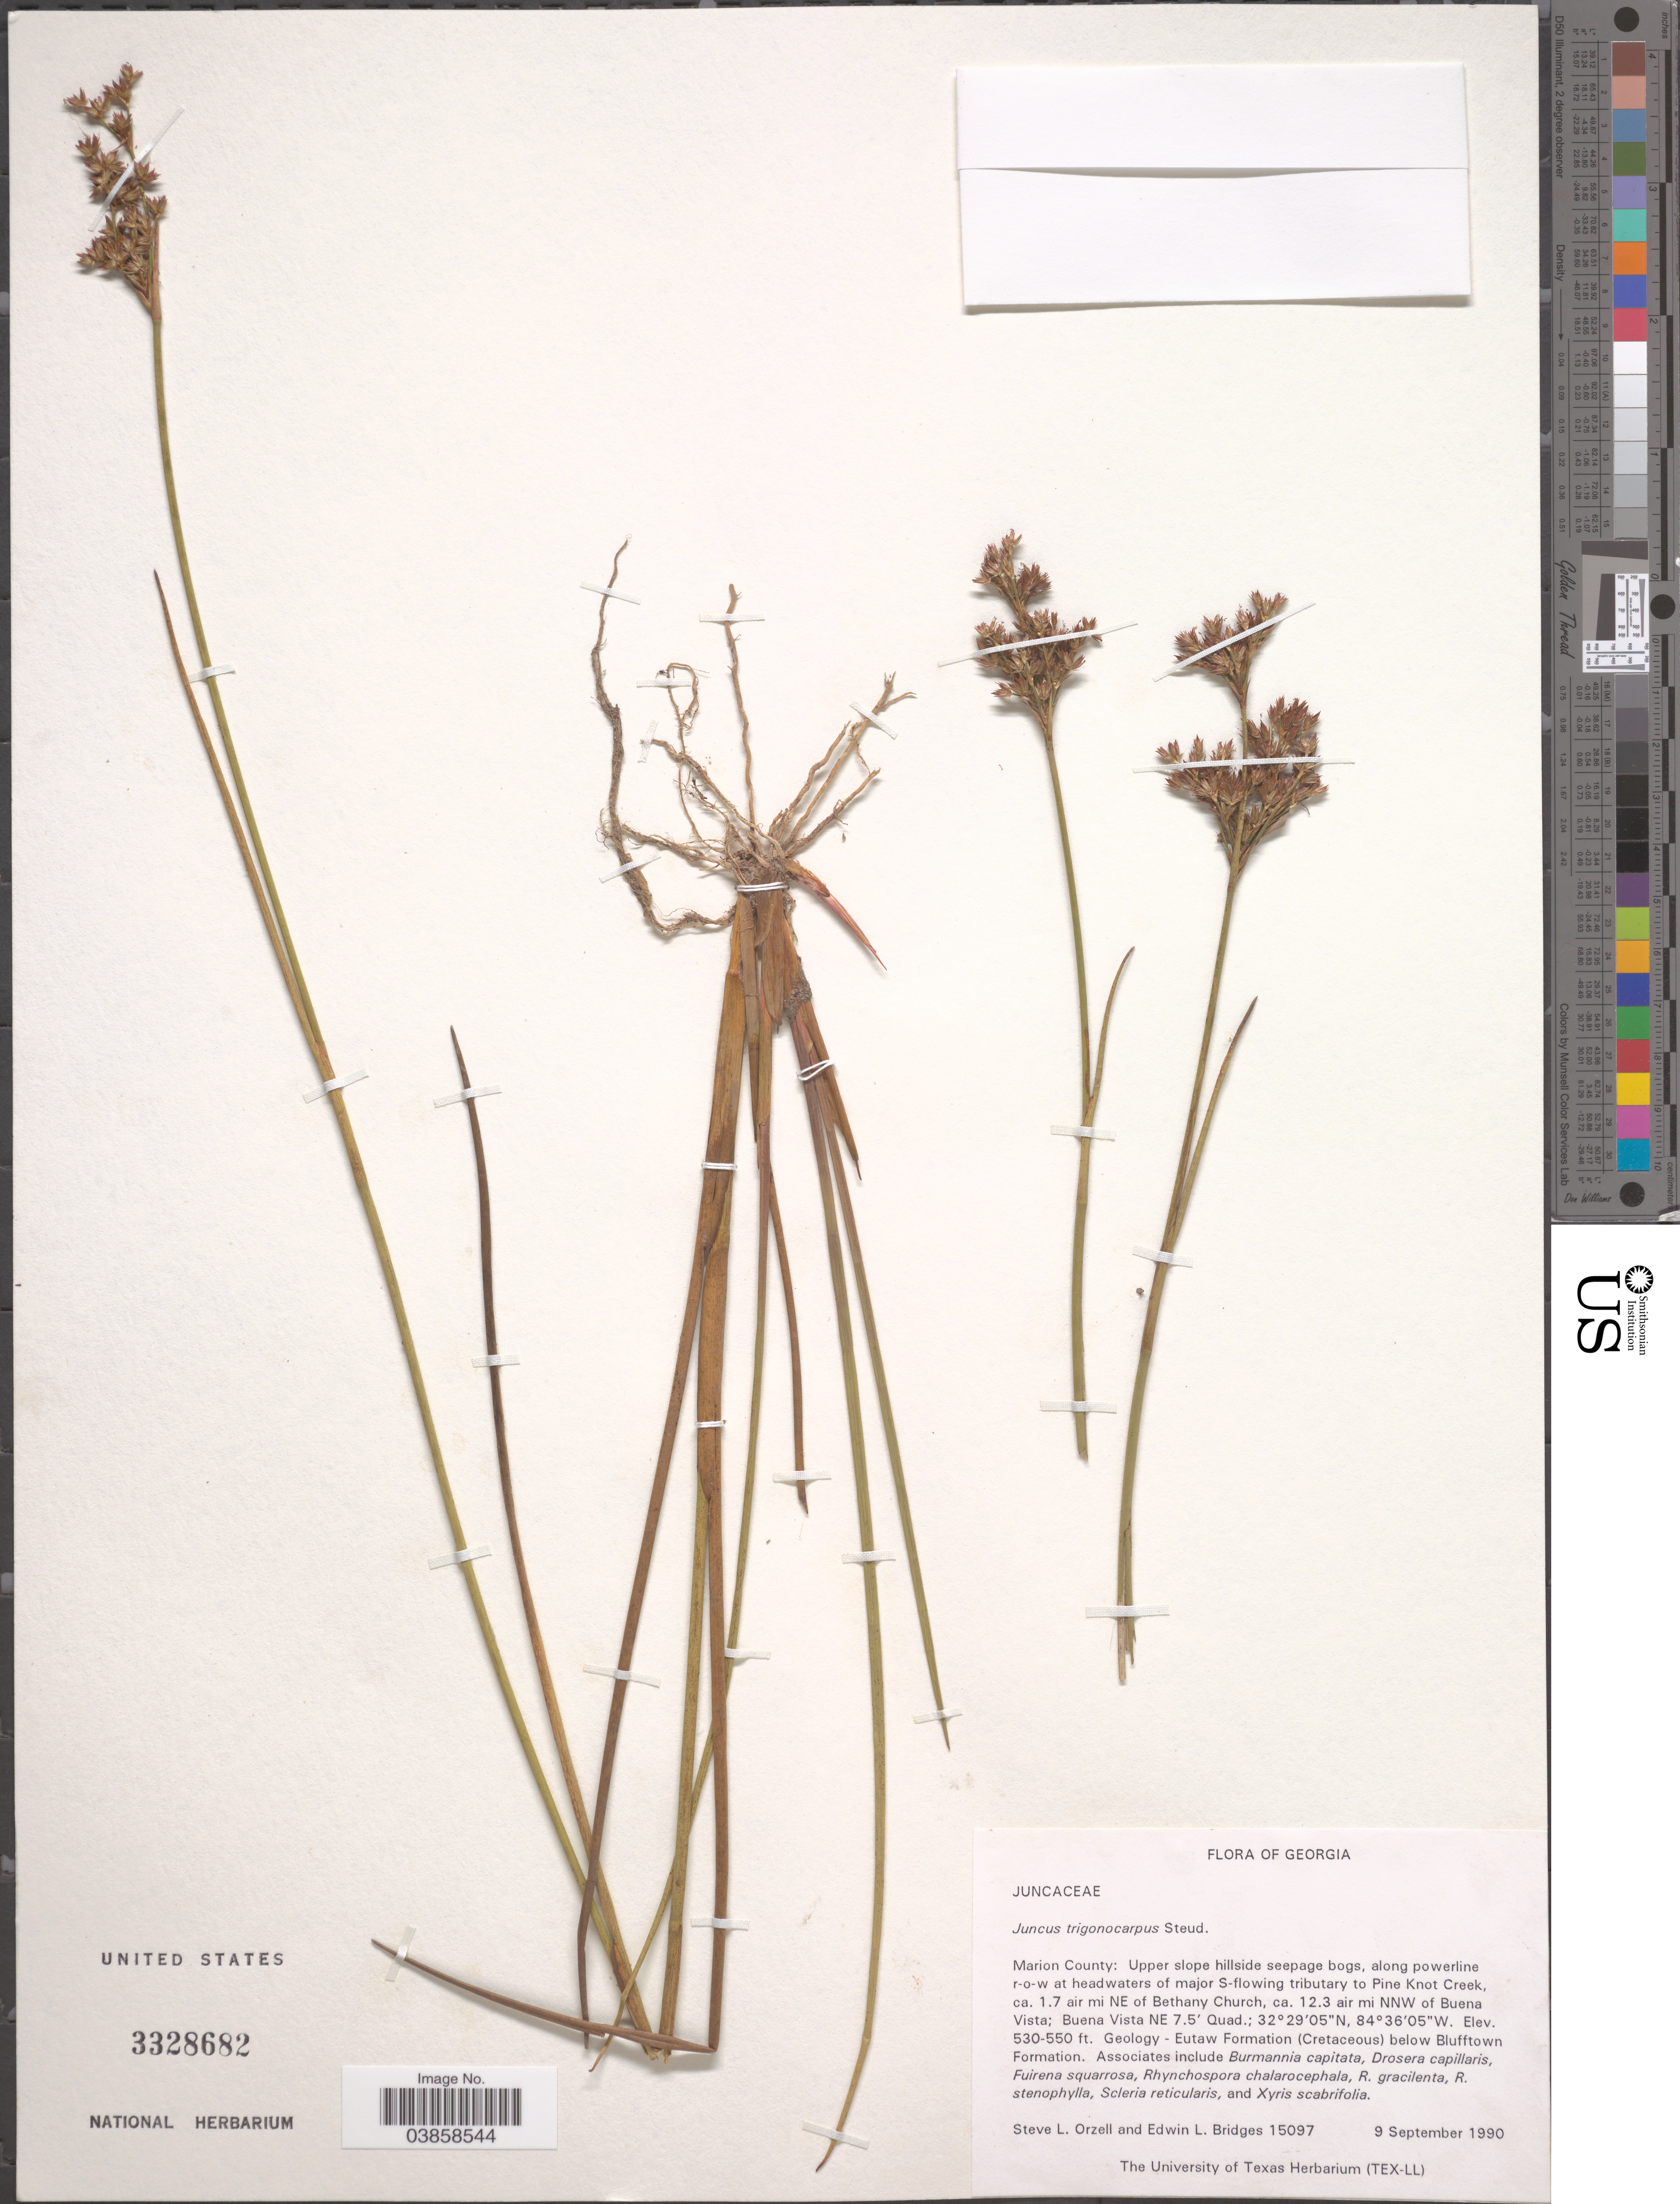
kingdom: Plantae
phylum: Tracheophyta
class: Liliopsida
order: Poales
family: Juncaceae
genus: Juncus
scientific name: Juncus trigonocarpus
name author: Steud.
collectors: S. Orzell & E. Bridges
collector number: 15097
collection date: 1990-09-09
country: United States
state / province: Georgia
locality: Marion County: Upper slope hillside seepage bogs, along powerline r-o-w at headwaters of major S-flowing tributary to Pine Knot Creek, ca. 1.7 air mi NE of Bethany Church, ca. 12.3 air mi NNW of Buena Vista; Buena Vista NE 7.5' Quad.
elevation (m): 162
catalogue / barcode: US 3328682